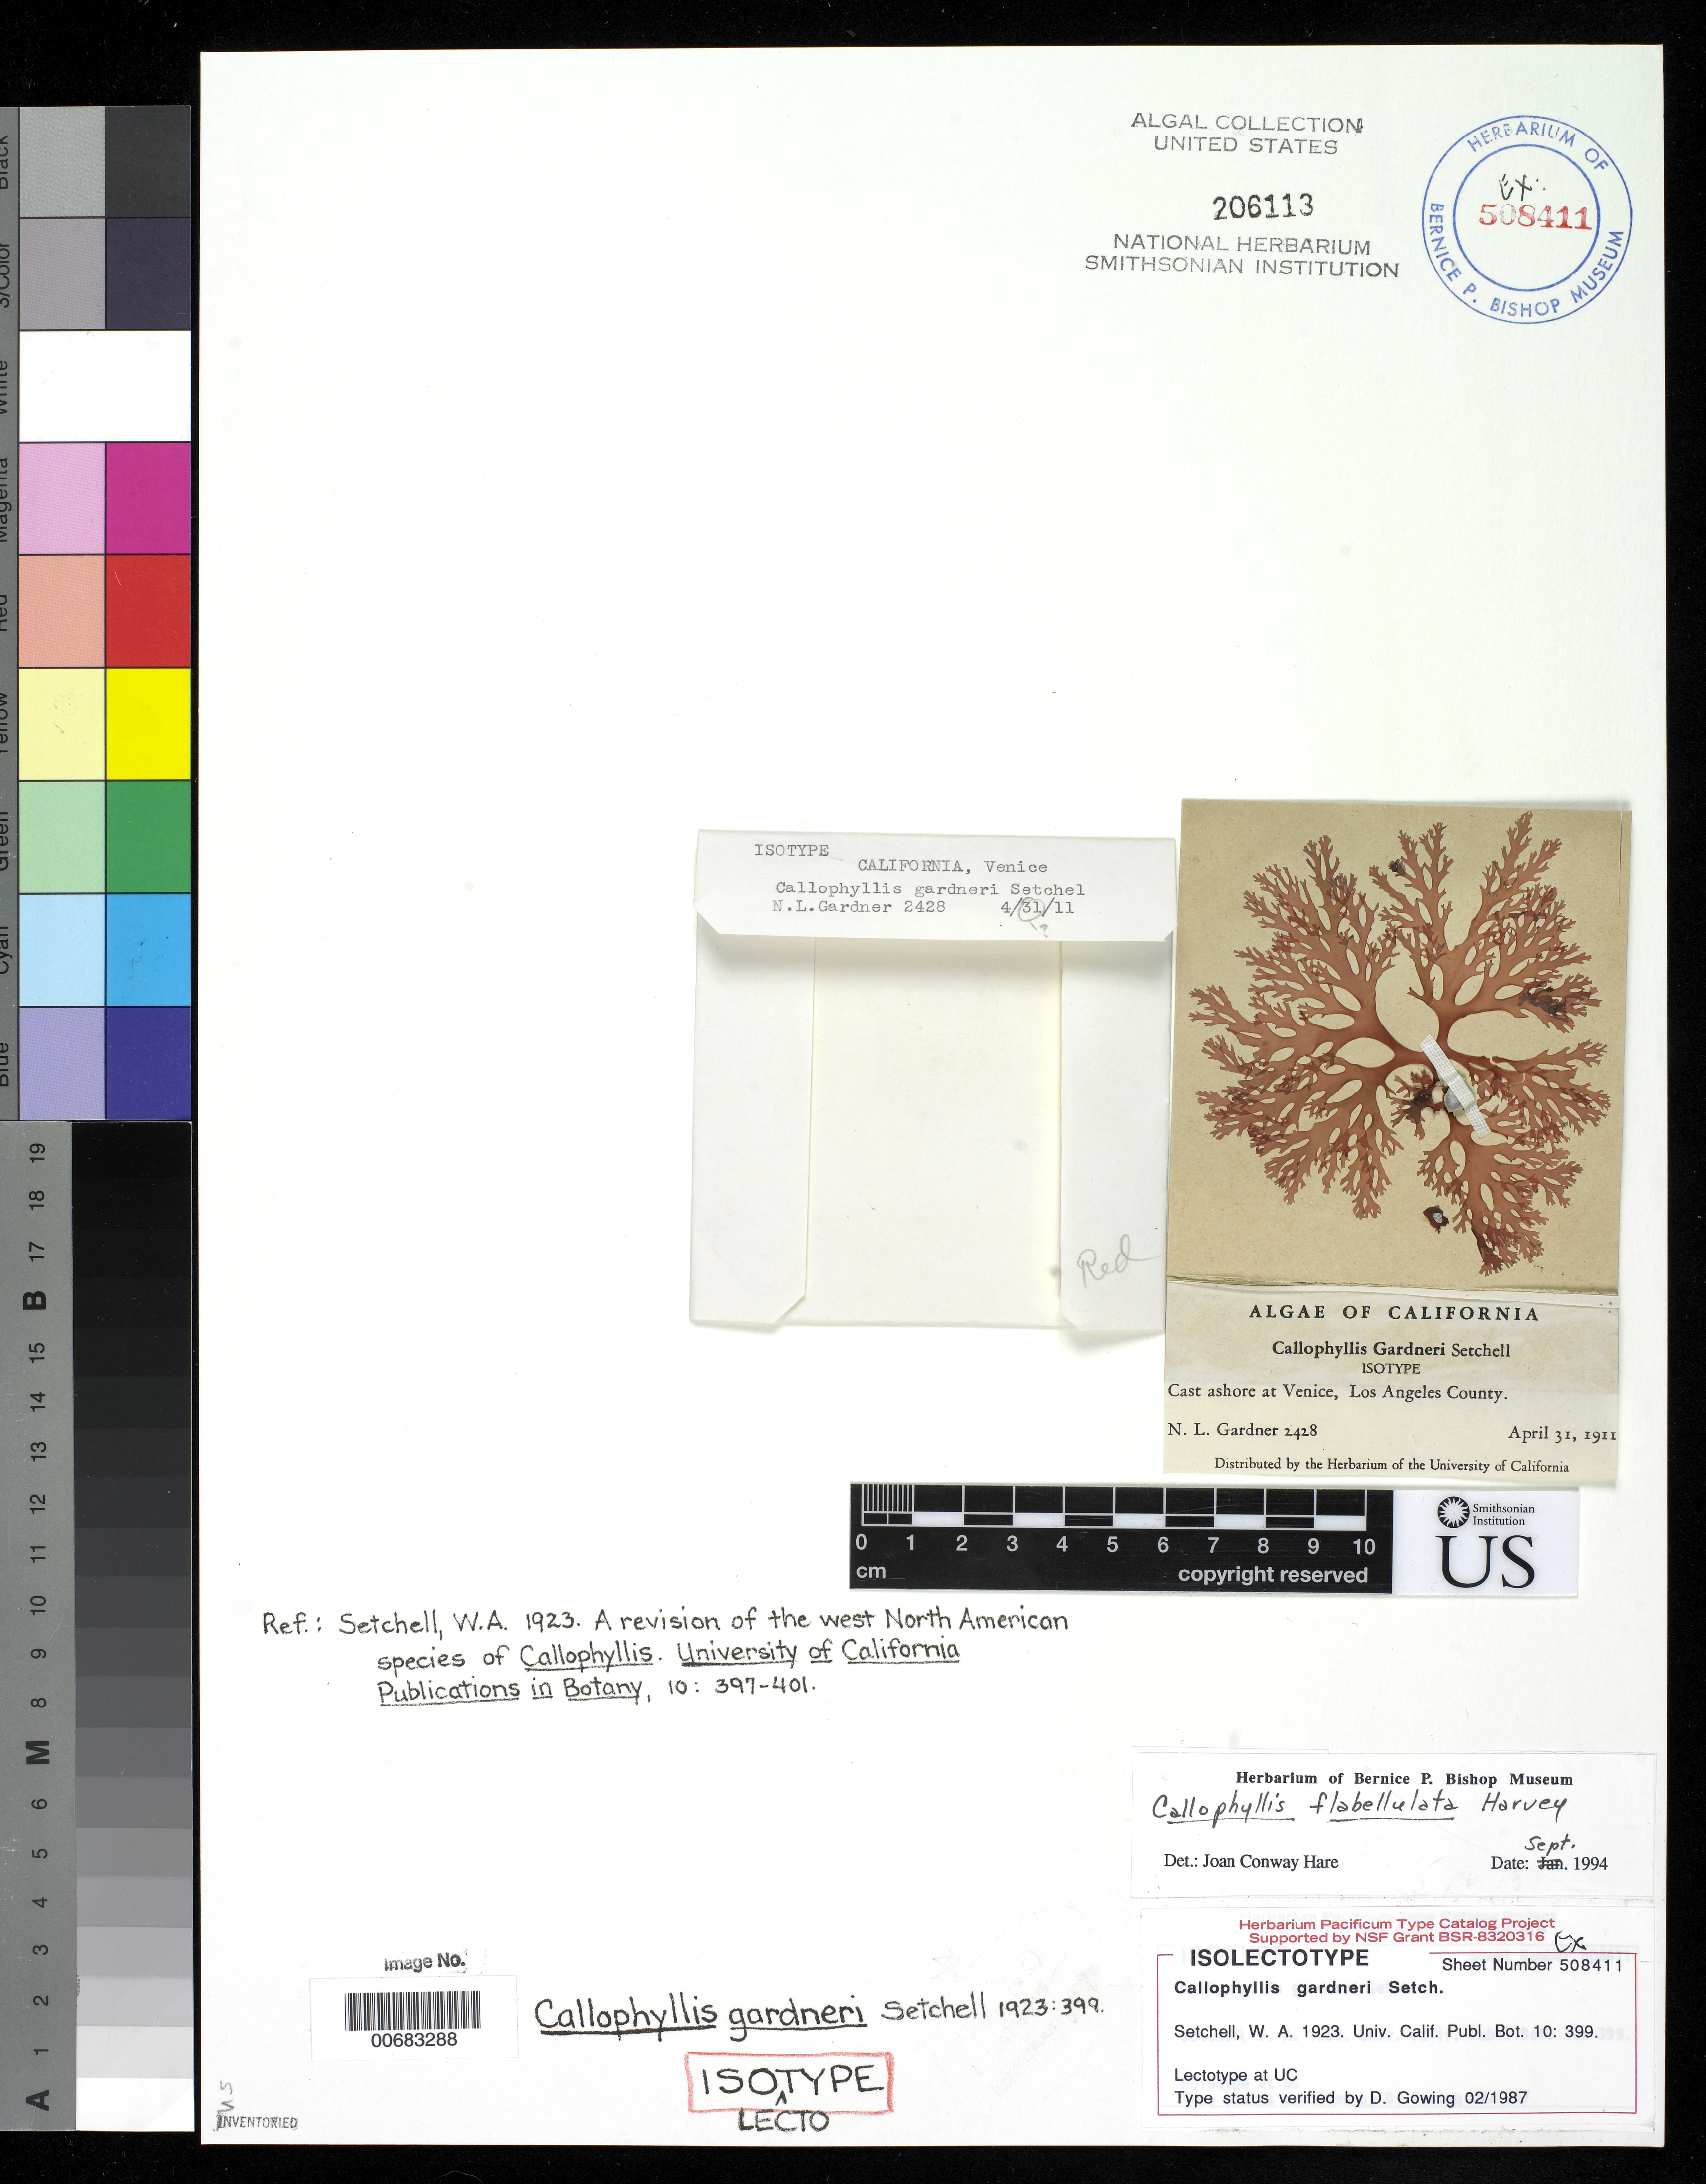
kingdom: Plantae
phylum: Rhodophyta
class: Florideophyceae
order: Gigartinales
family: Kallymeniaceae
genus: Callophyllis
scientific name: Callophyllis gardneri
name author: Setch.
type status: Isolectotype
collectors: N. Gardner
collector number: NLG 2428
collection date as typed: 31 Apr 1911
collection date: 1911-04-30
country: United States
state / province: California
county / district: Los Angeles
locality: Venice, cast ashore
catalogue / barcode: US 206113